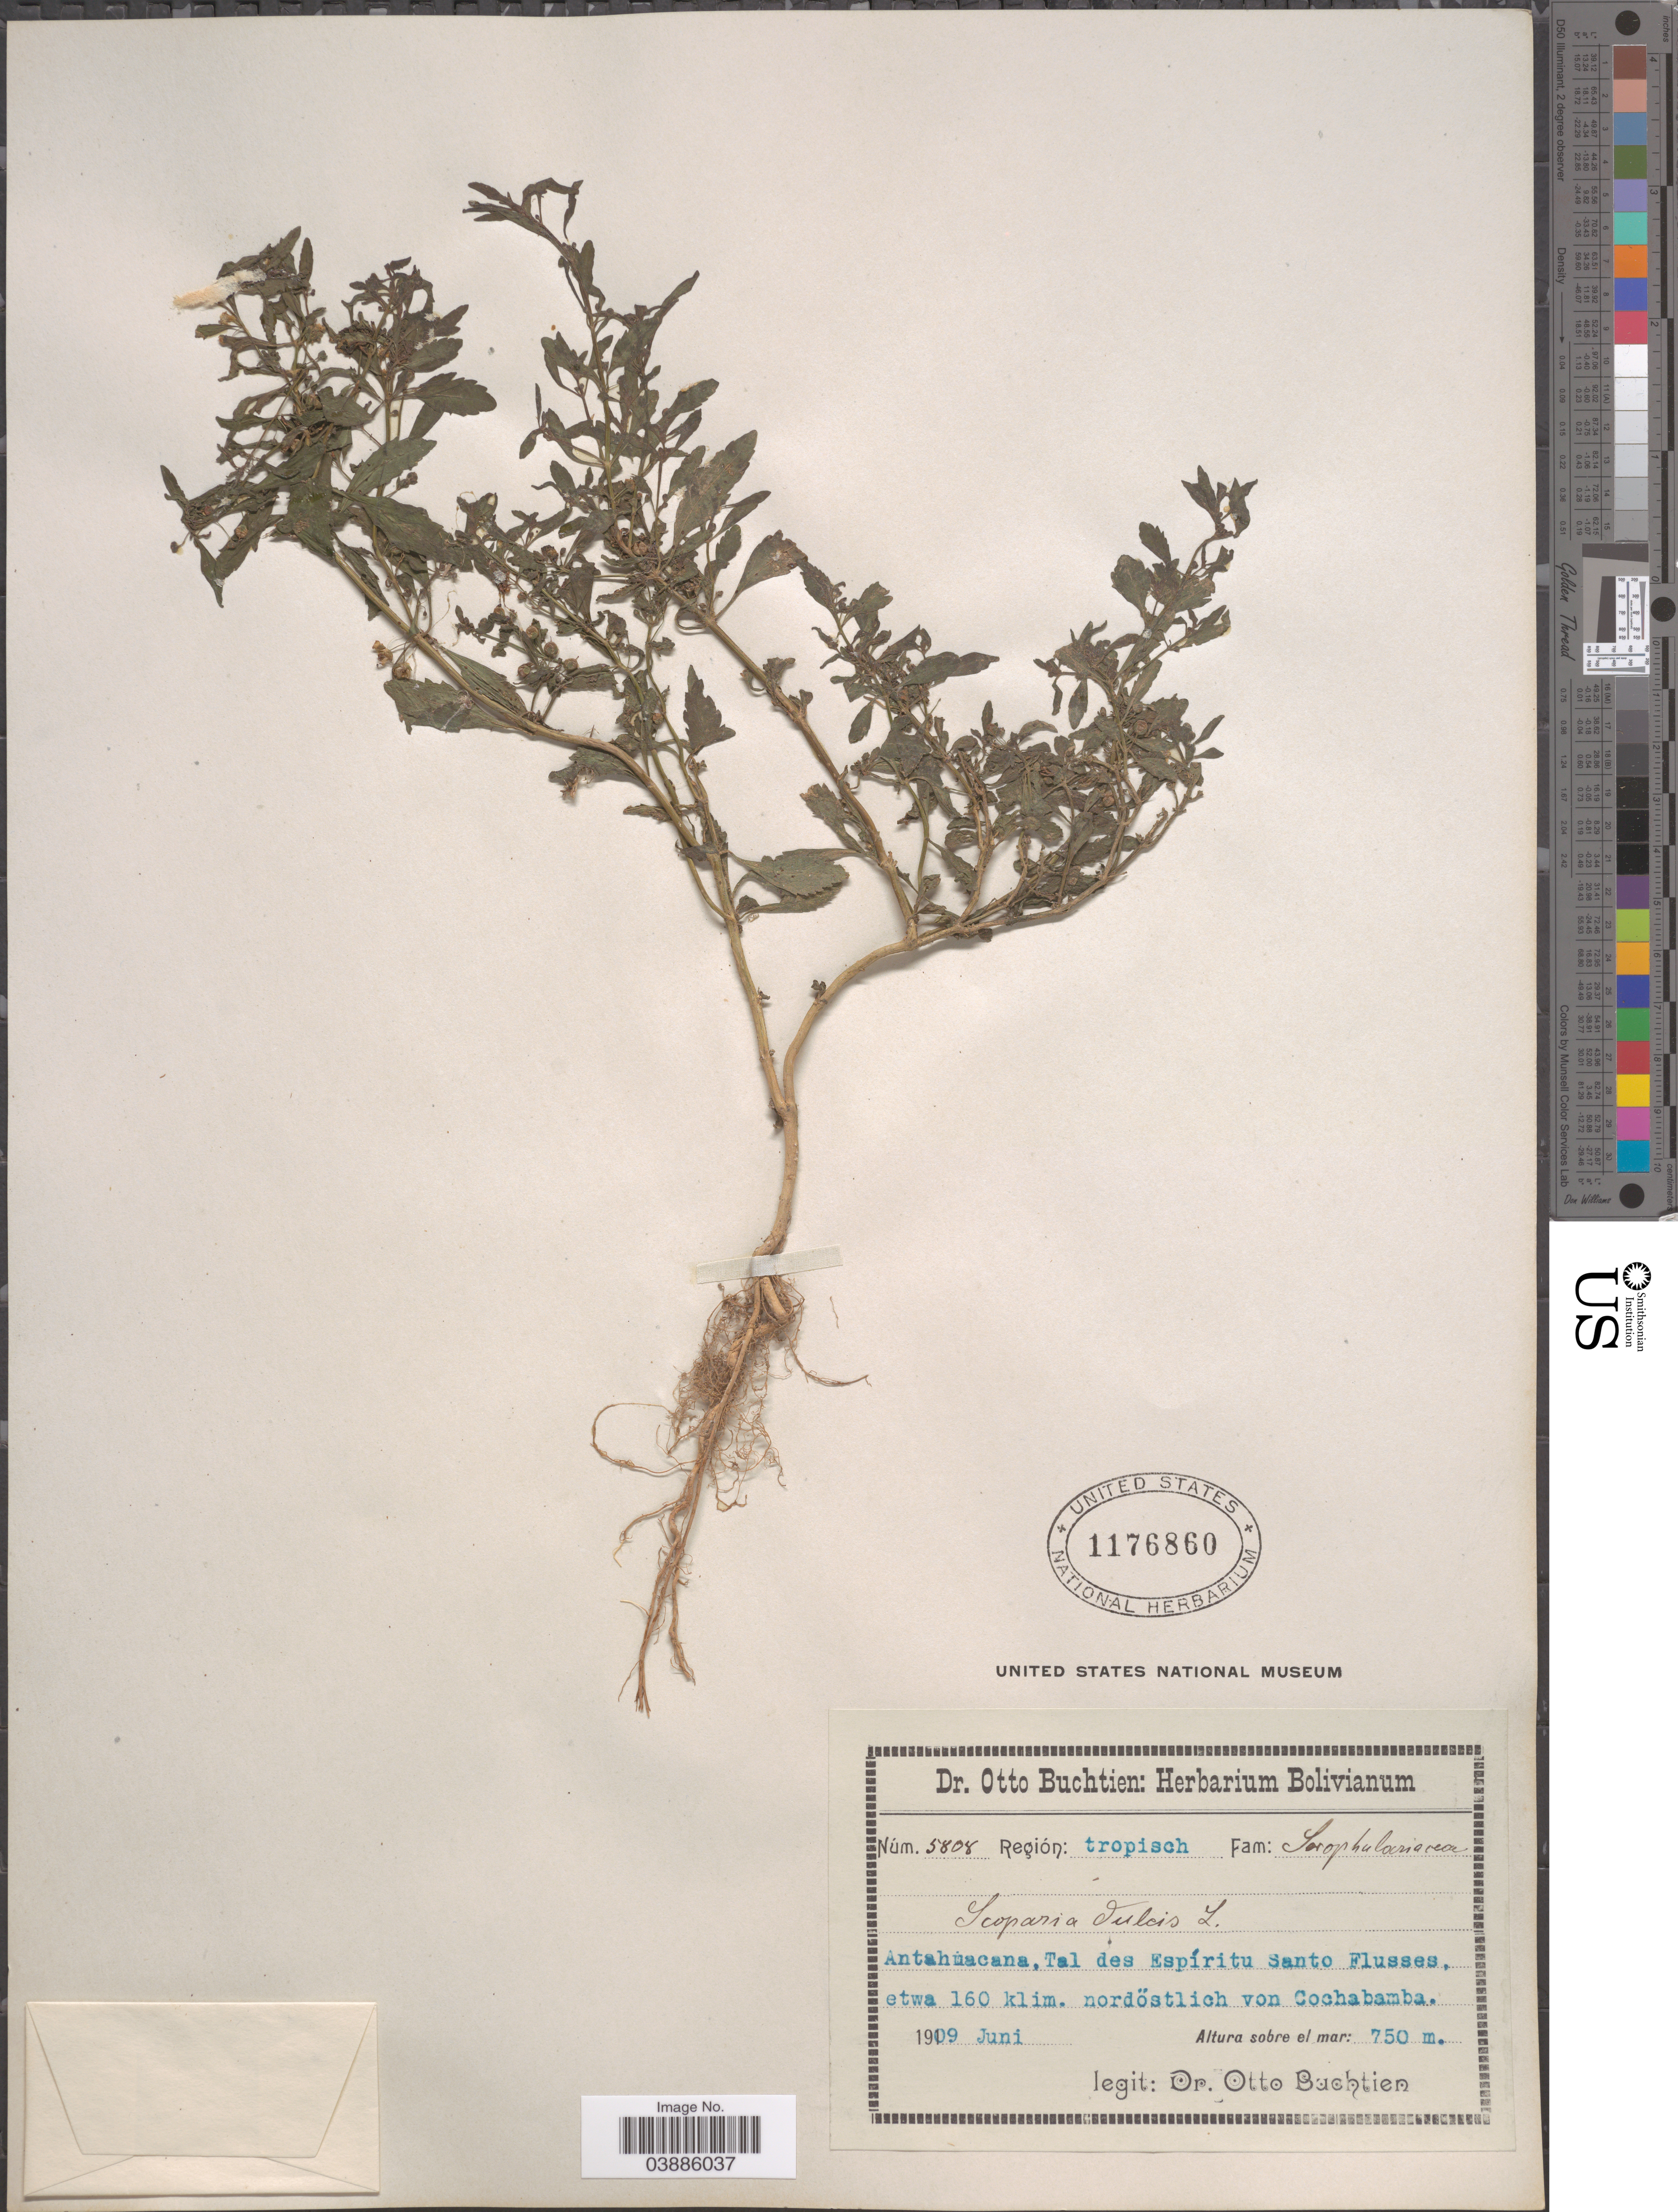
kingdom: Plantae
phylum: Tracheophyta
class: Magnoliopsida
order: Lamiales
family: Plantaginaceae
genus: Scoparia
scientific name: Scoparia dulcis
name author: L.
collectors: O. Buchtien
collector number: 5808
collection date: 1909-06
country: Bolivia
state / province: Cochabamba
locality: Región: tropisch. Antahuacana. Tal des Espíritu Santo Flusses, etwa 160 klim. nordöstlich von Cochabamba.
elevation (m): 750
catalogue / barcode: US 1176860